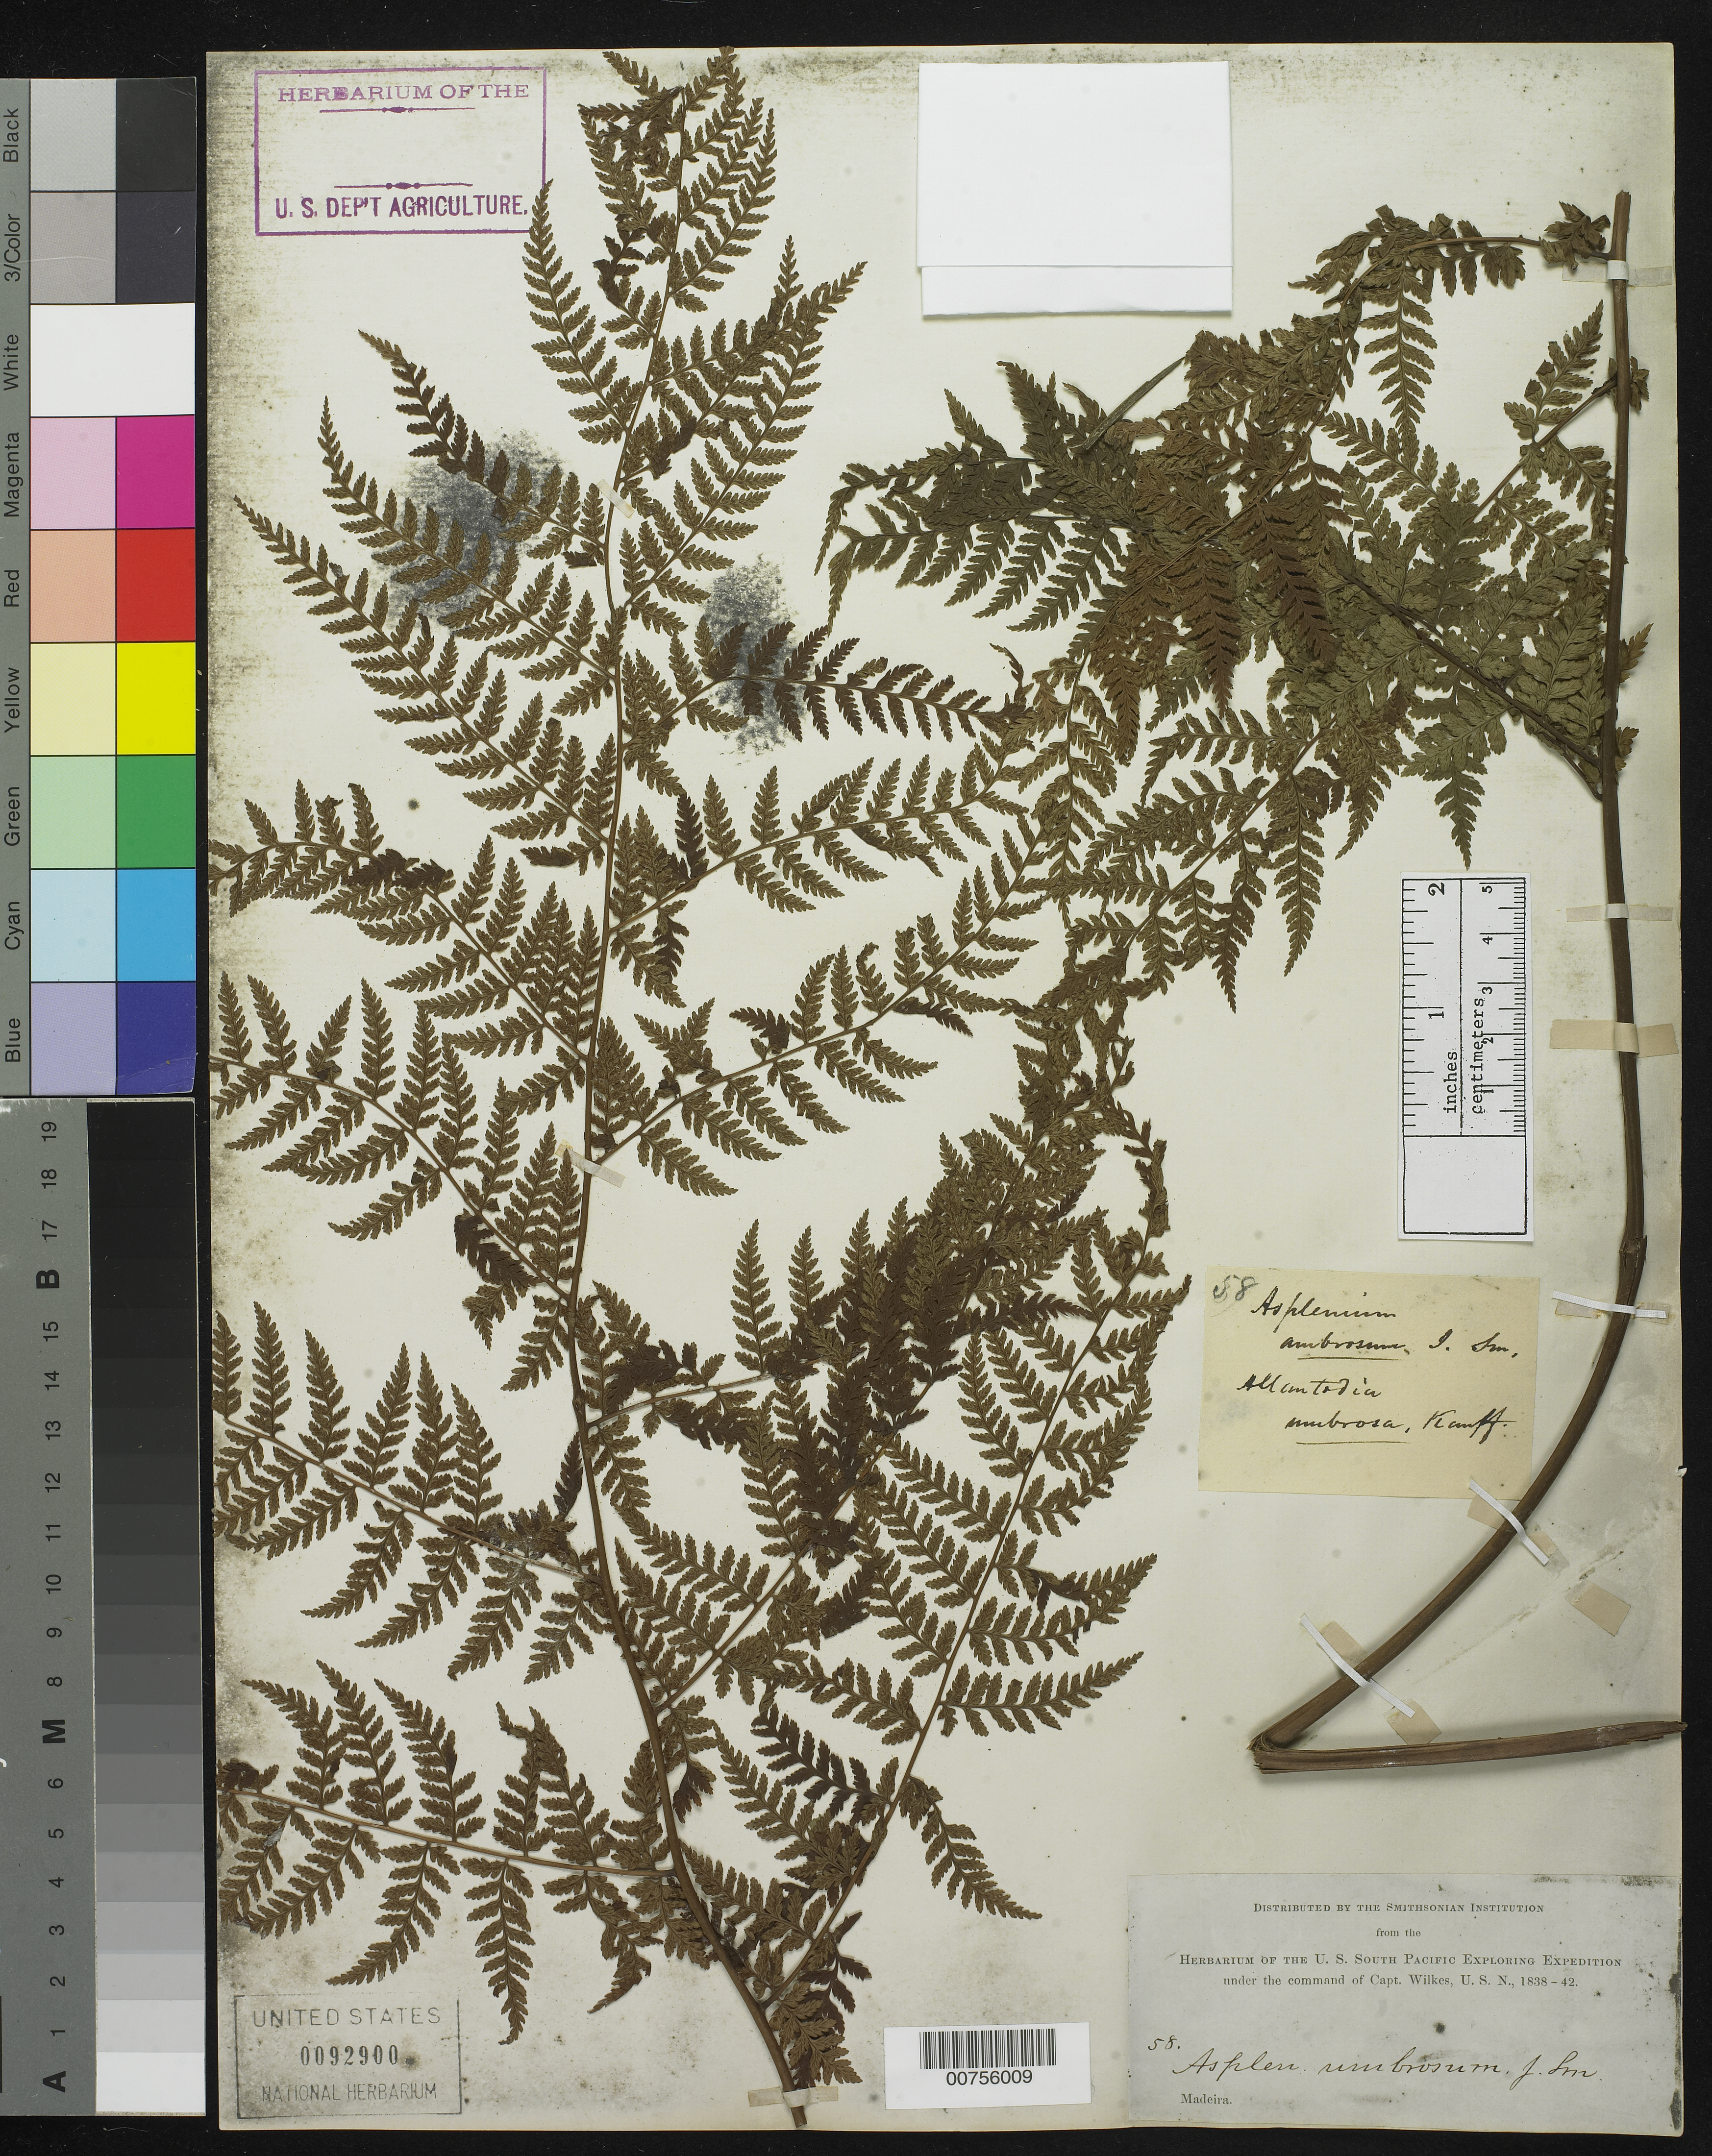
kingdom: Plantae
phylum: Tracheophyta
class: Polypodiopsida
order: Polypodiales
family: Athyriaceae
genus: Athyrium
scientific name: Athyrium umbrosum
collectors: Wilkes Explor. Exped.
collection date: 1838/1842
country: Portugal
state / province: Madeira (Aut. Reg.)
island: Madeira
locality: Funchal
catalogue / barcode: US 92900